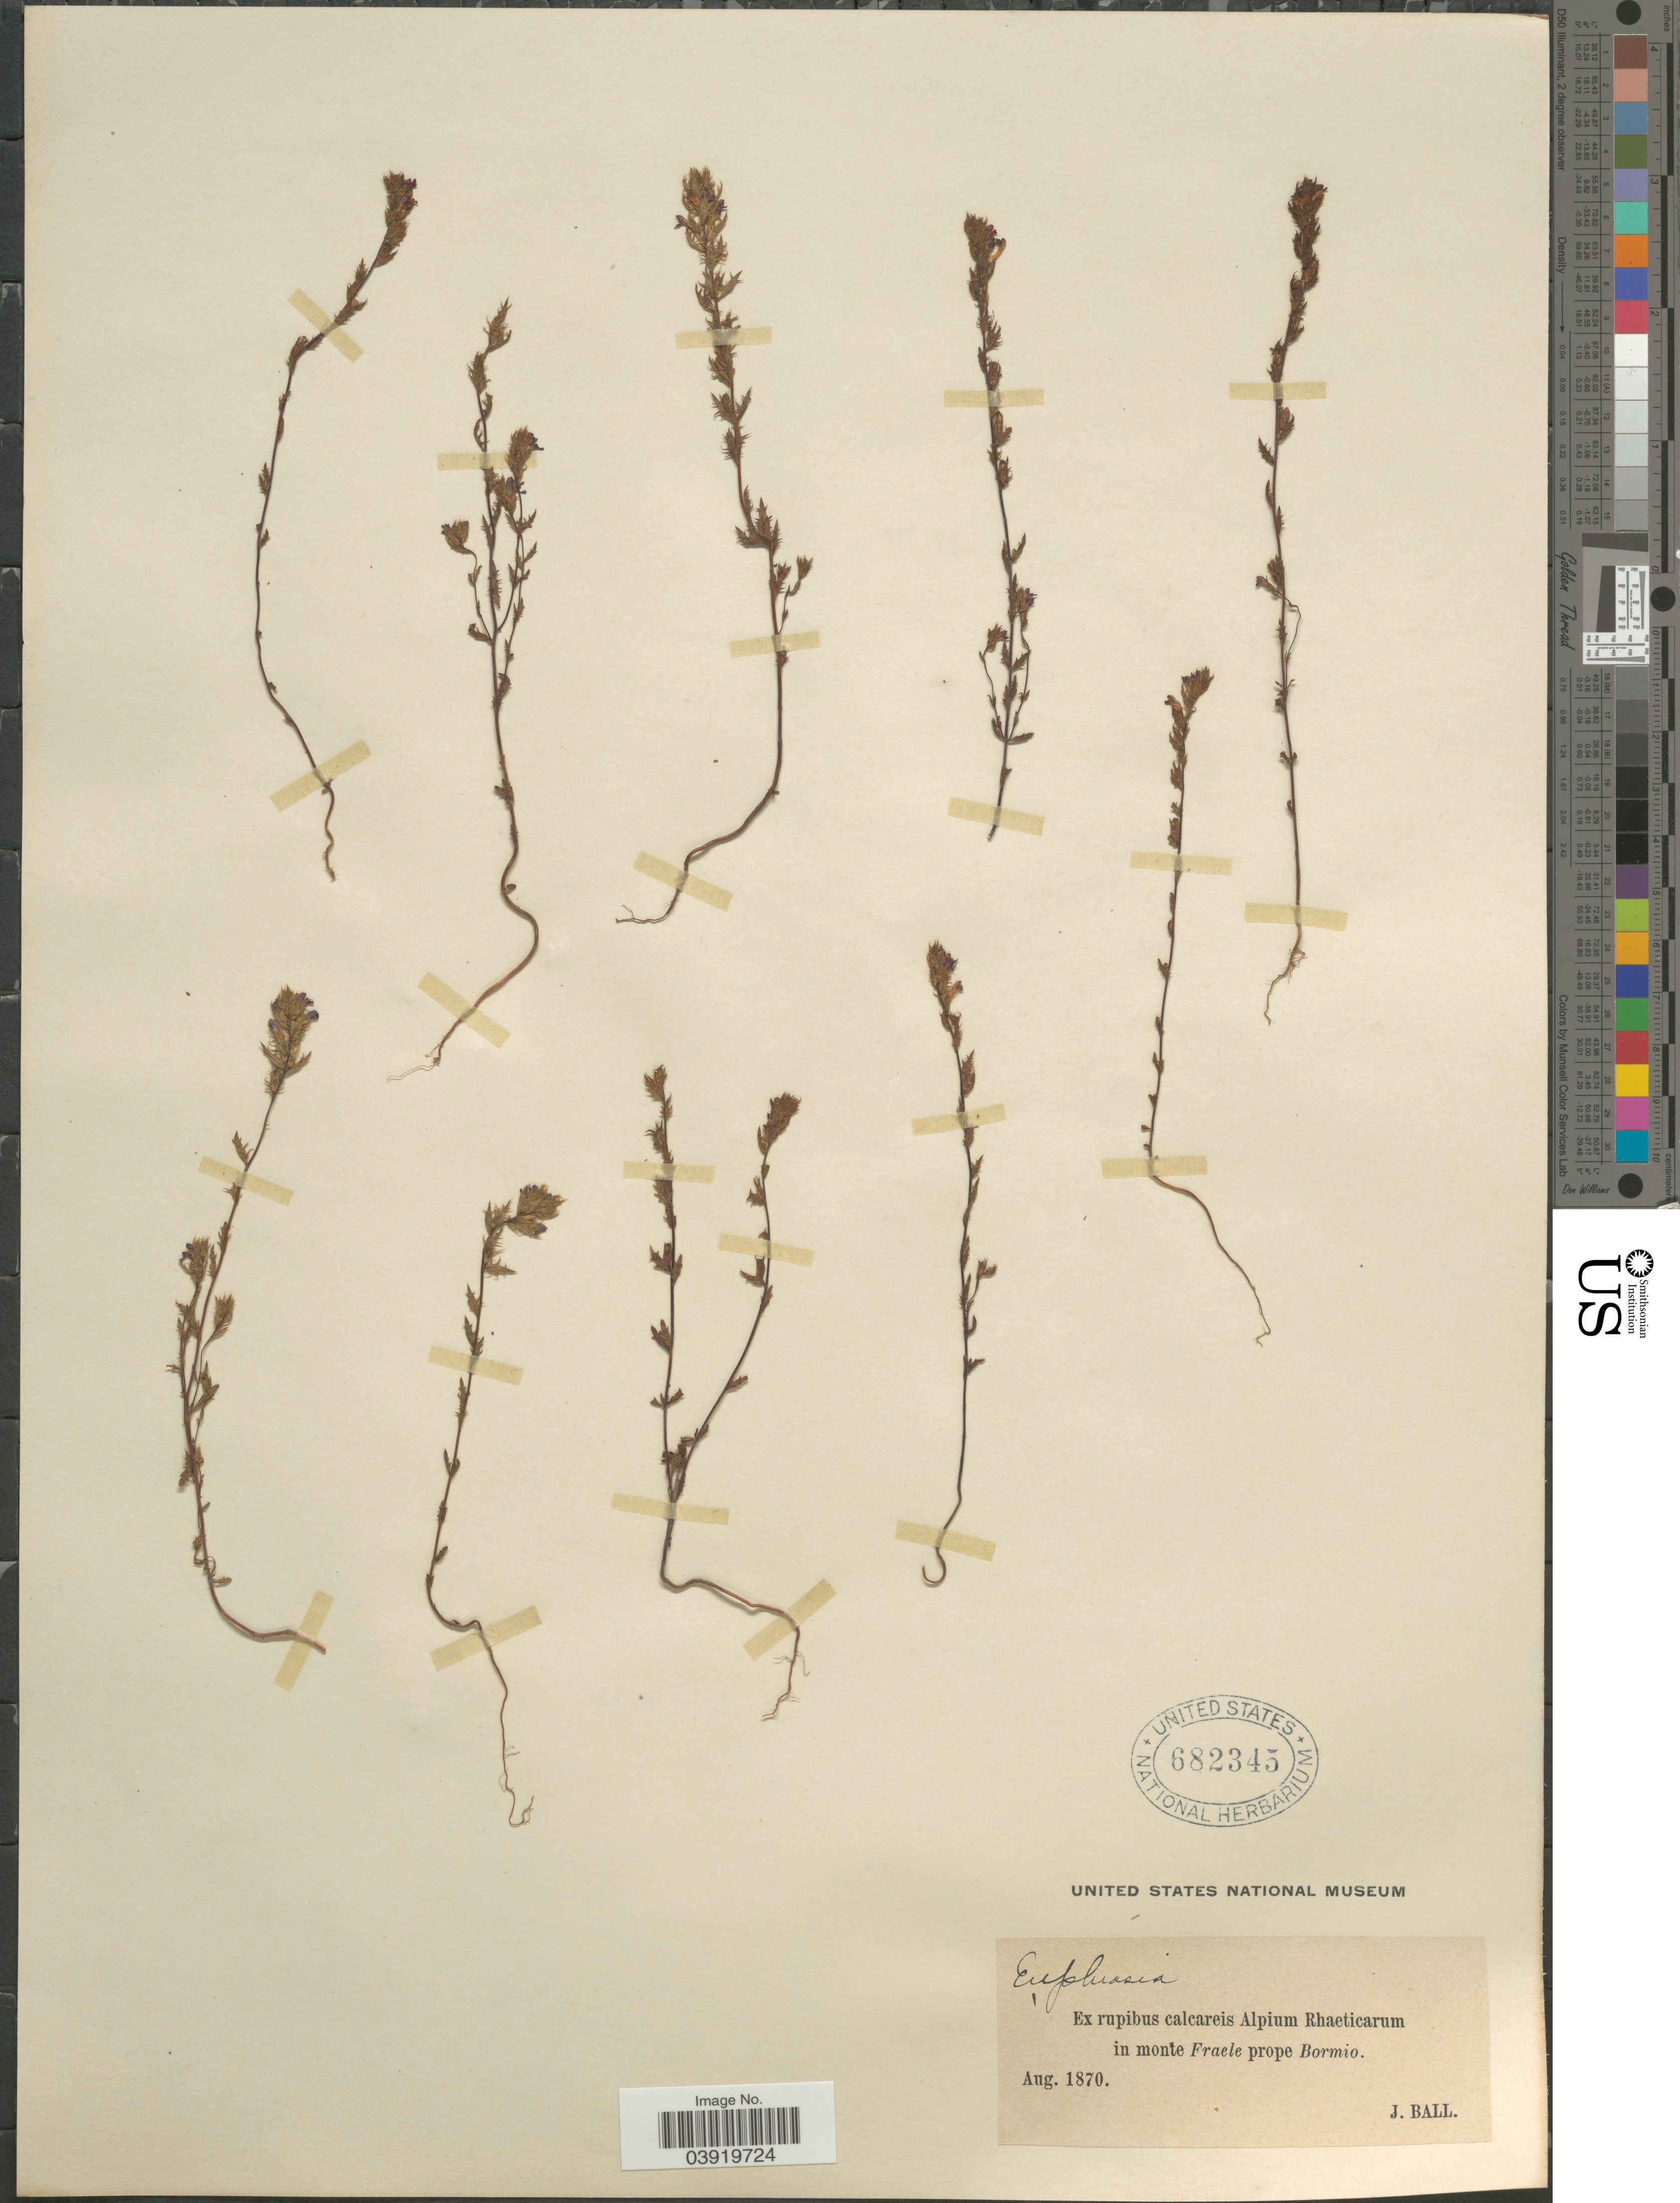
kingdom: Plantae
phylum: Tracheophyta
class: Magnoliopsida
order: Lamiales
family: Orobanchaceae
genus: Euphrasia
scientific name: Euphrasia sp.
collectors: J. Ball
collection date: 1870-08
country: Italy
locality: Ex rupibus calcareis Alpium Rhaeticarum in monte Fraele prope Bormio.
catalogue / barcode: US 682345